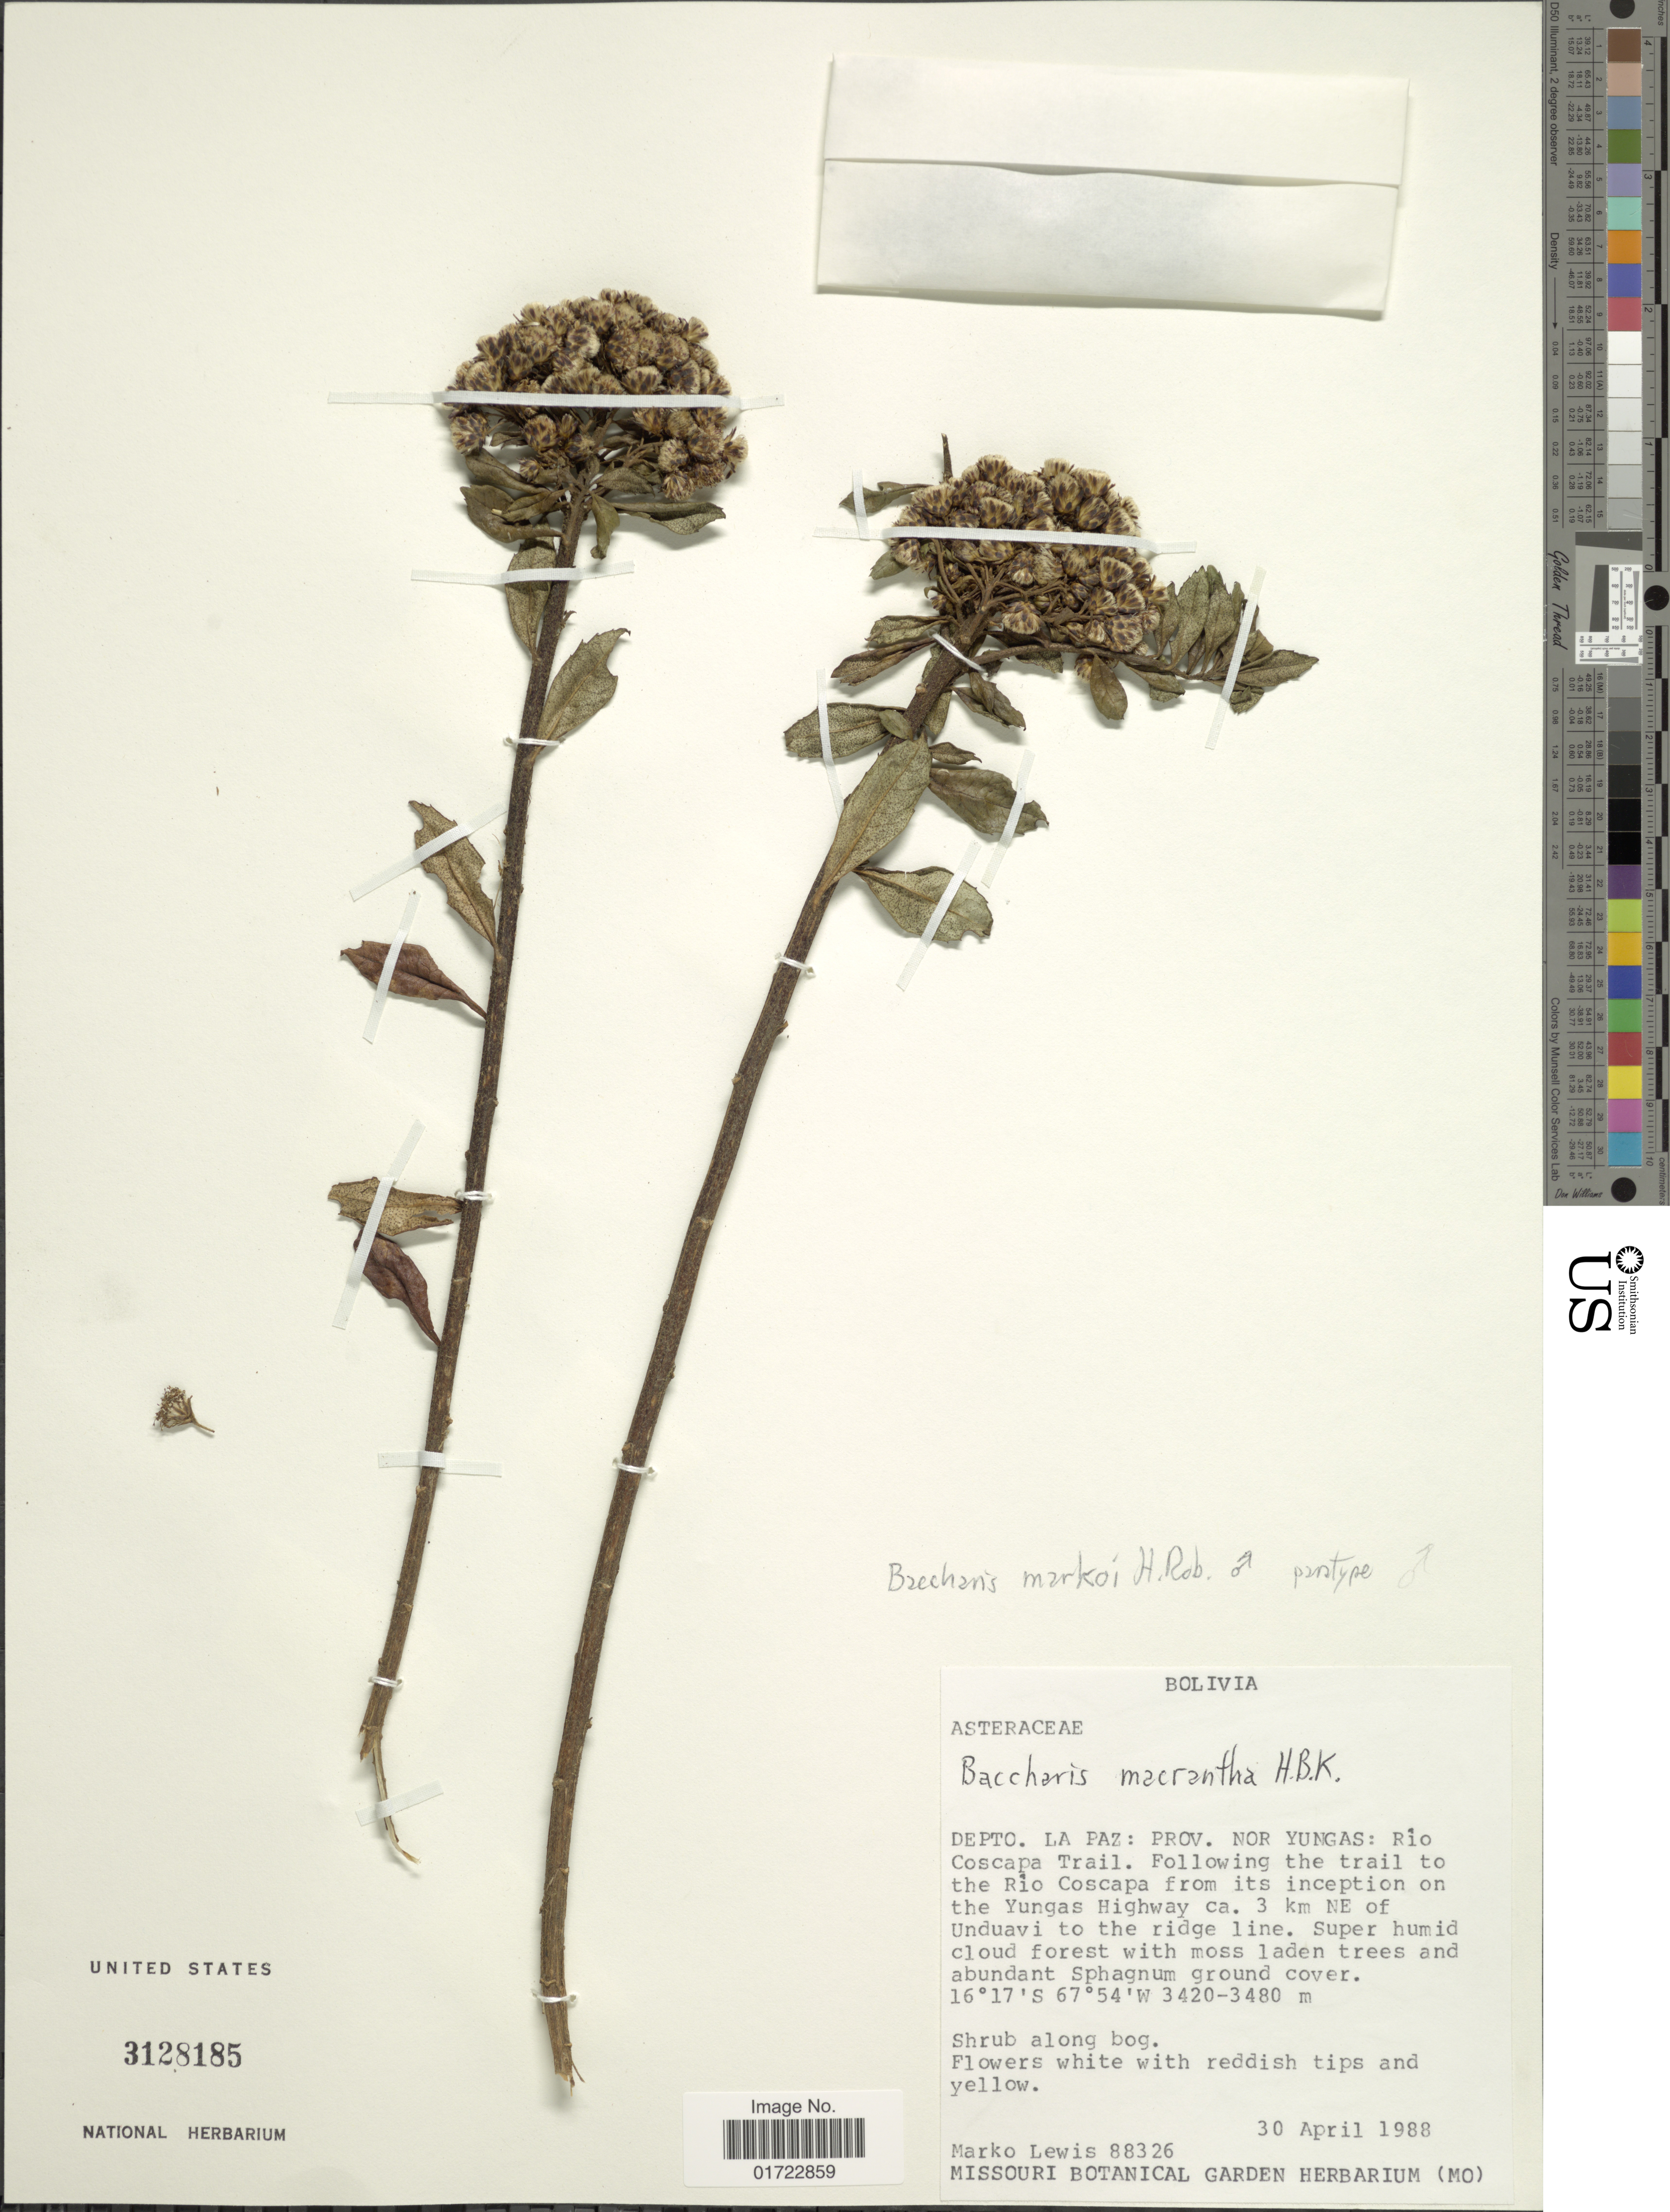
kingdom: Plantae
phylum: Tracheophyta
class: Magnoliopsida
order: Asterales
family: Asteraceae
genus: Baccharis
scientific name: Baccharis markoi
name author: H. Rob.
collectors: M. A. Lewis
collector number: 88326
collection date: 1988-04-30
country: Bolivia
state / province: La Paz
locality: Prov. Nor Yungas: Rio Coscapa Trail. Following the trail to the Rio Coscapa from its inception on the Yungas Highway ca. 3 km NE of Unduavi to the ridge line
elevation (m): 3420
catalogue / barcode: US 3128185